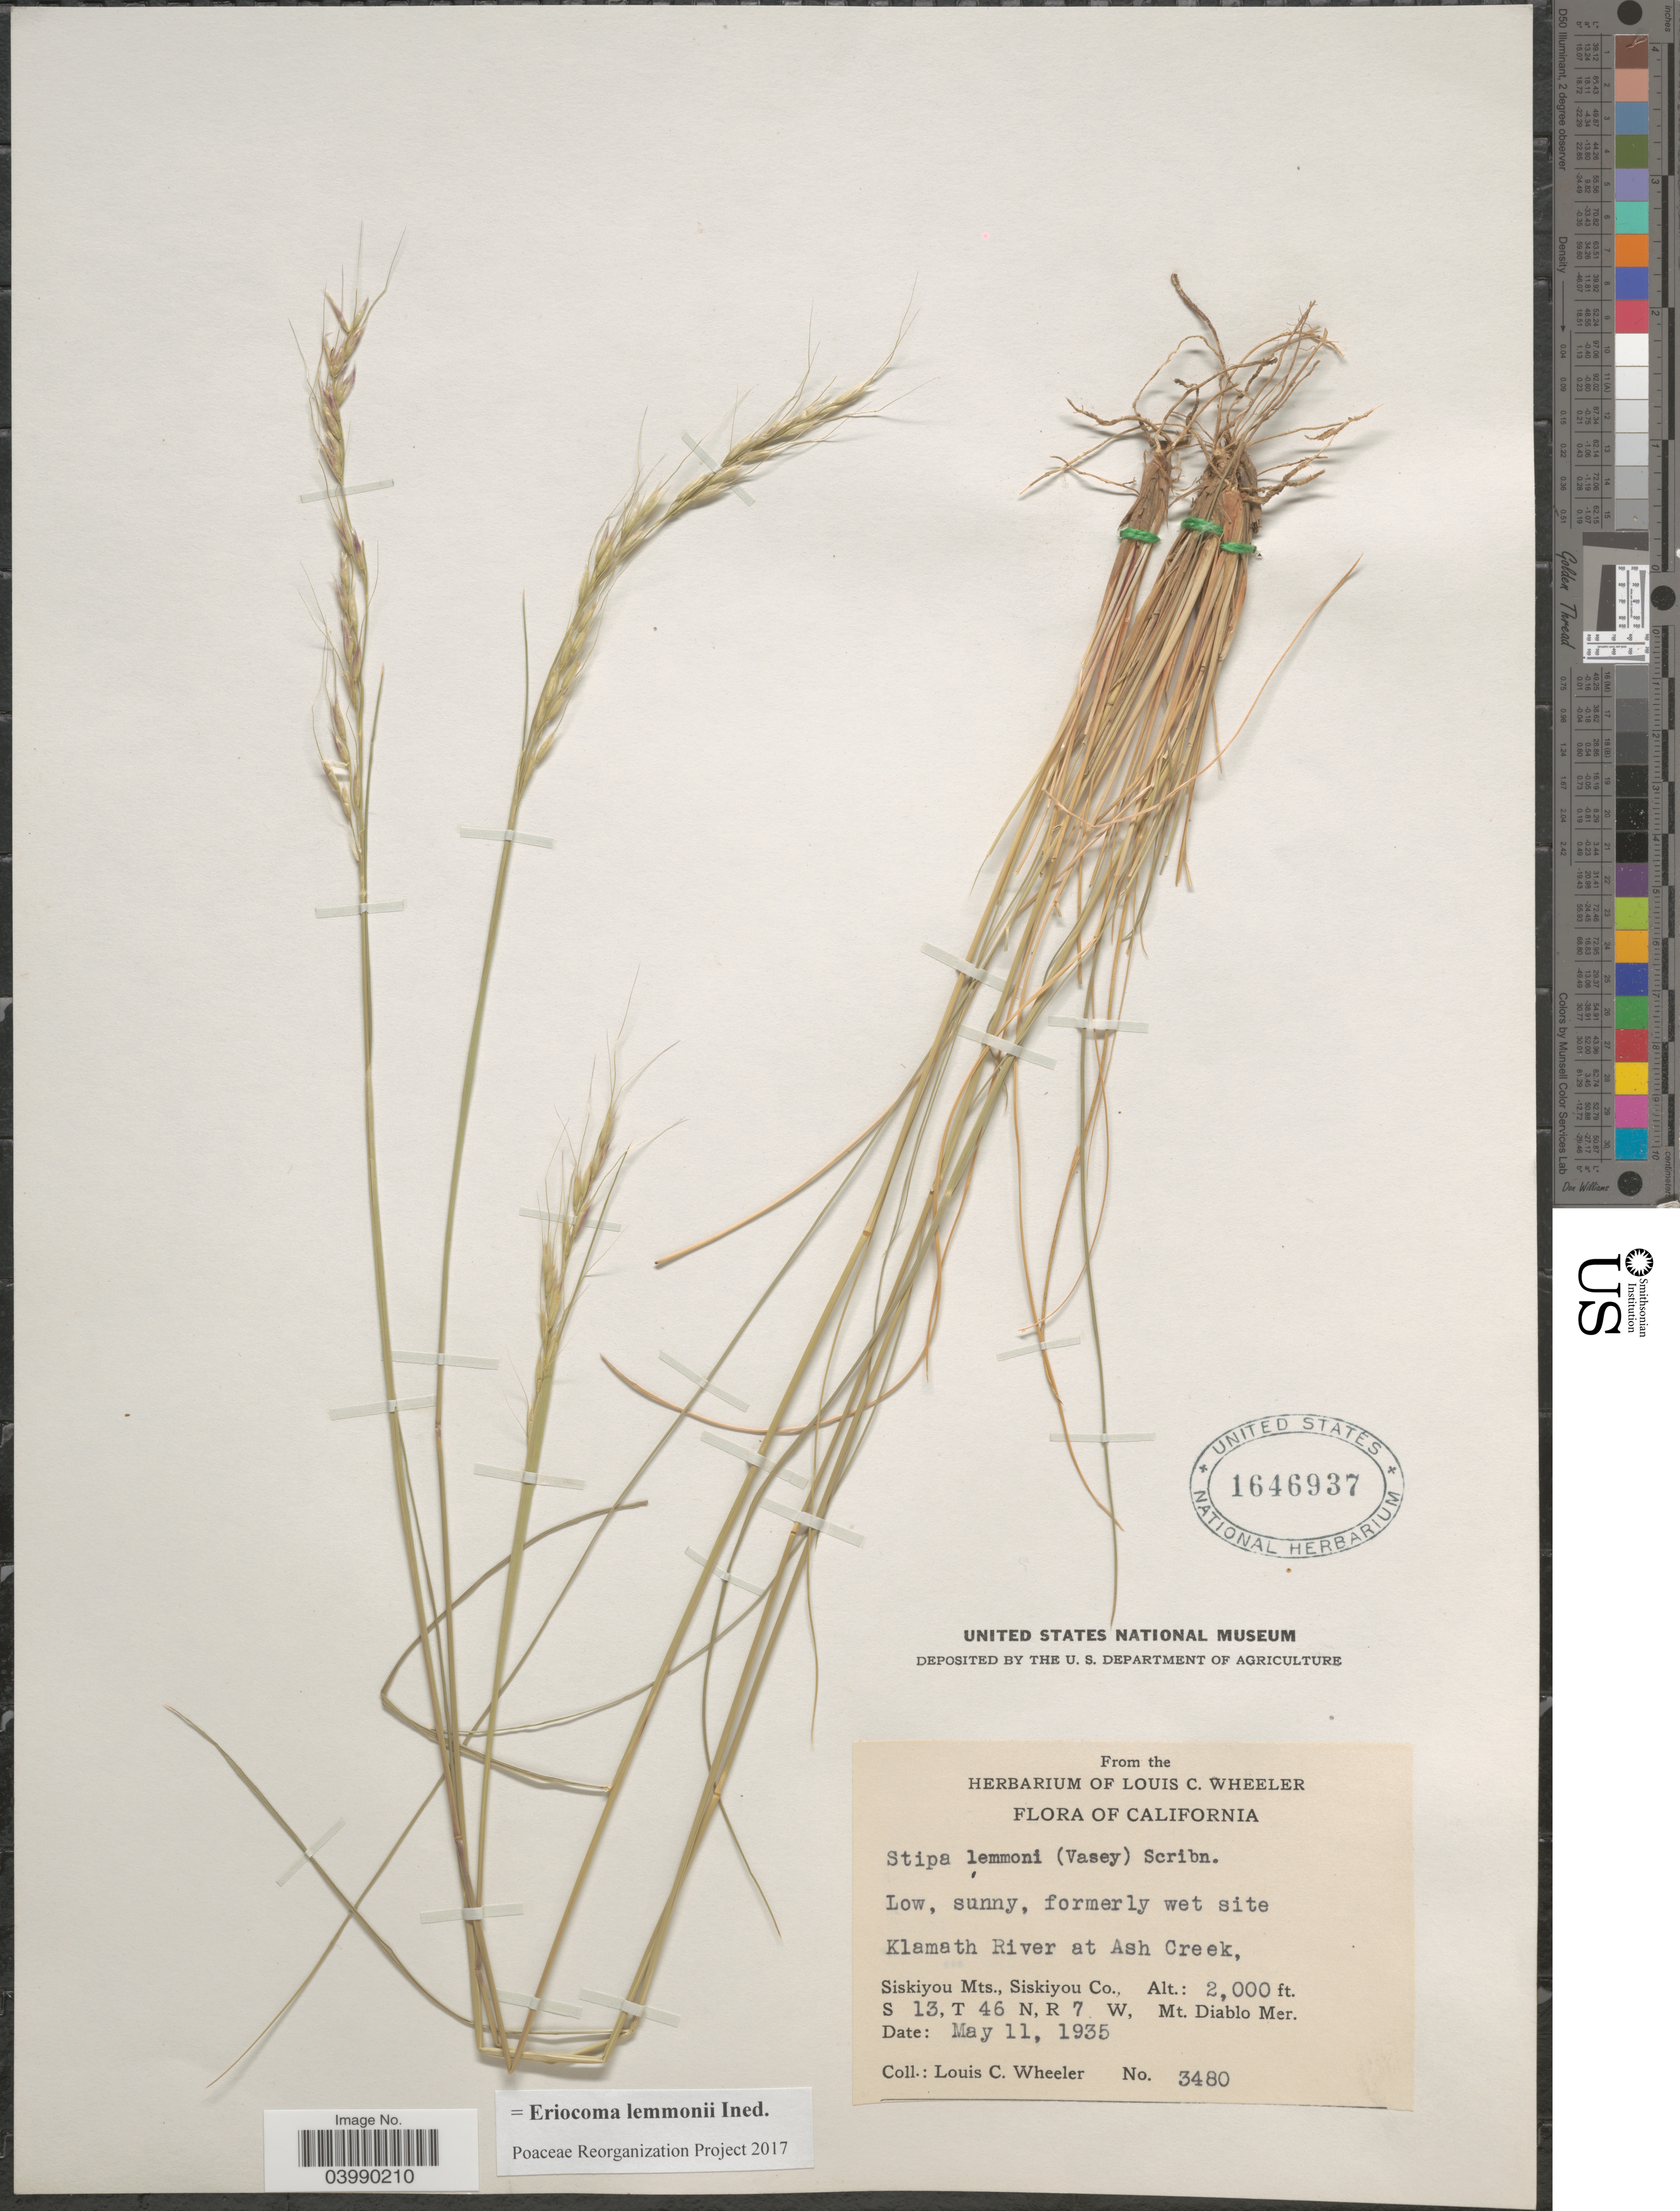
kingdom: Plantae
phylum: Tracheophyta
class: Liliopsida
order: Poales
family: Poaceae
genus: Eriocoma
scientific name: Eriocoma lemmonii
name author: (Vasey) Romasch.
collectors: L. C. Wheeler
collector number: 3480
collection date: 1935-05-11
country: United States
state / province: California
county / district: Siskiyou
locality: Klamath River at Ash Creek, Siskiyou Mts., Siskiyou Co., S 13, T 46 N, R 7 W, Mt. Diablo Mer.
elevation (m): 610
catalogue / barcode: US 1646937